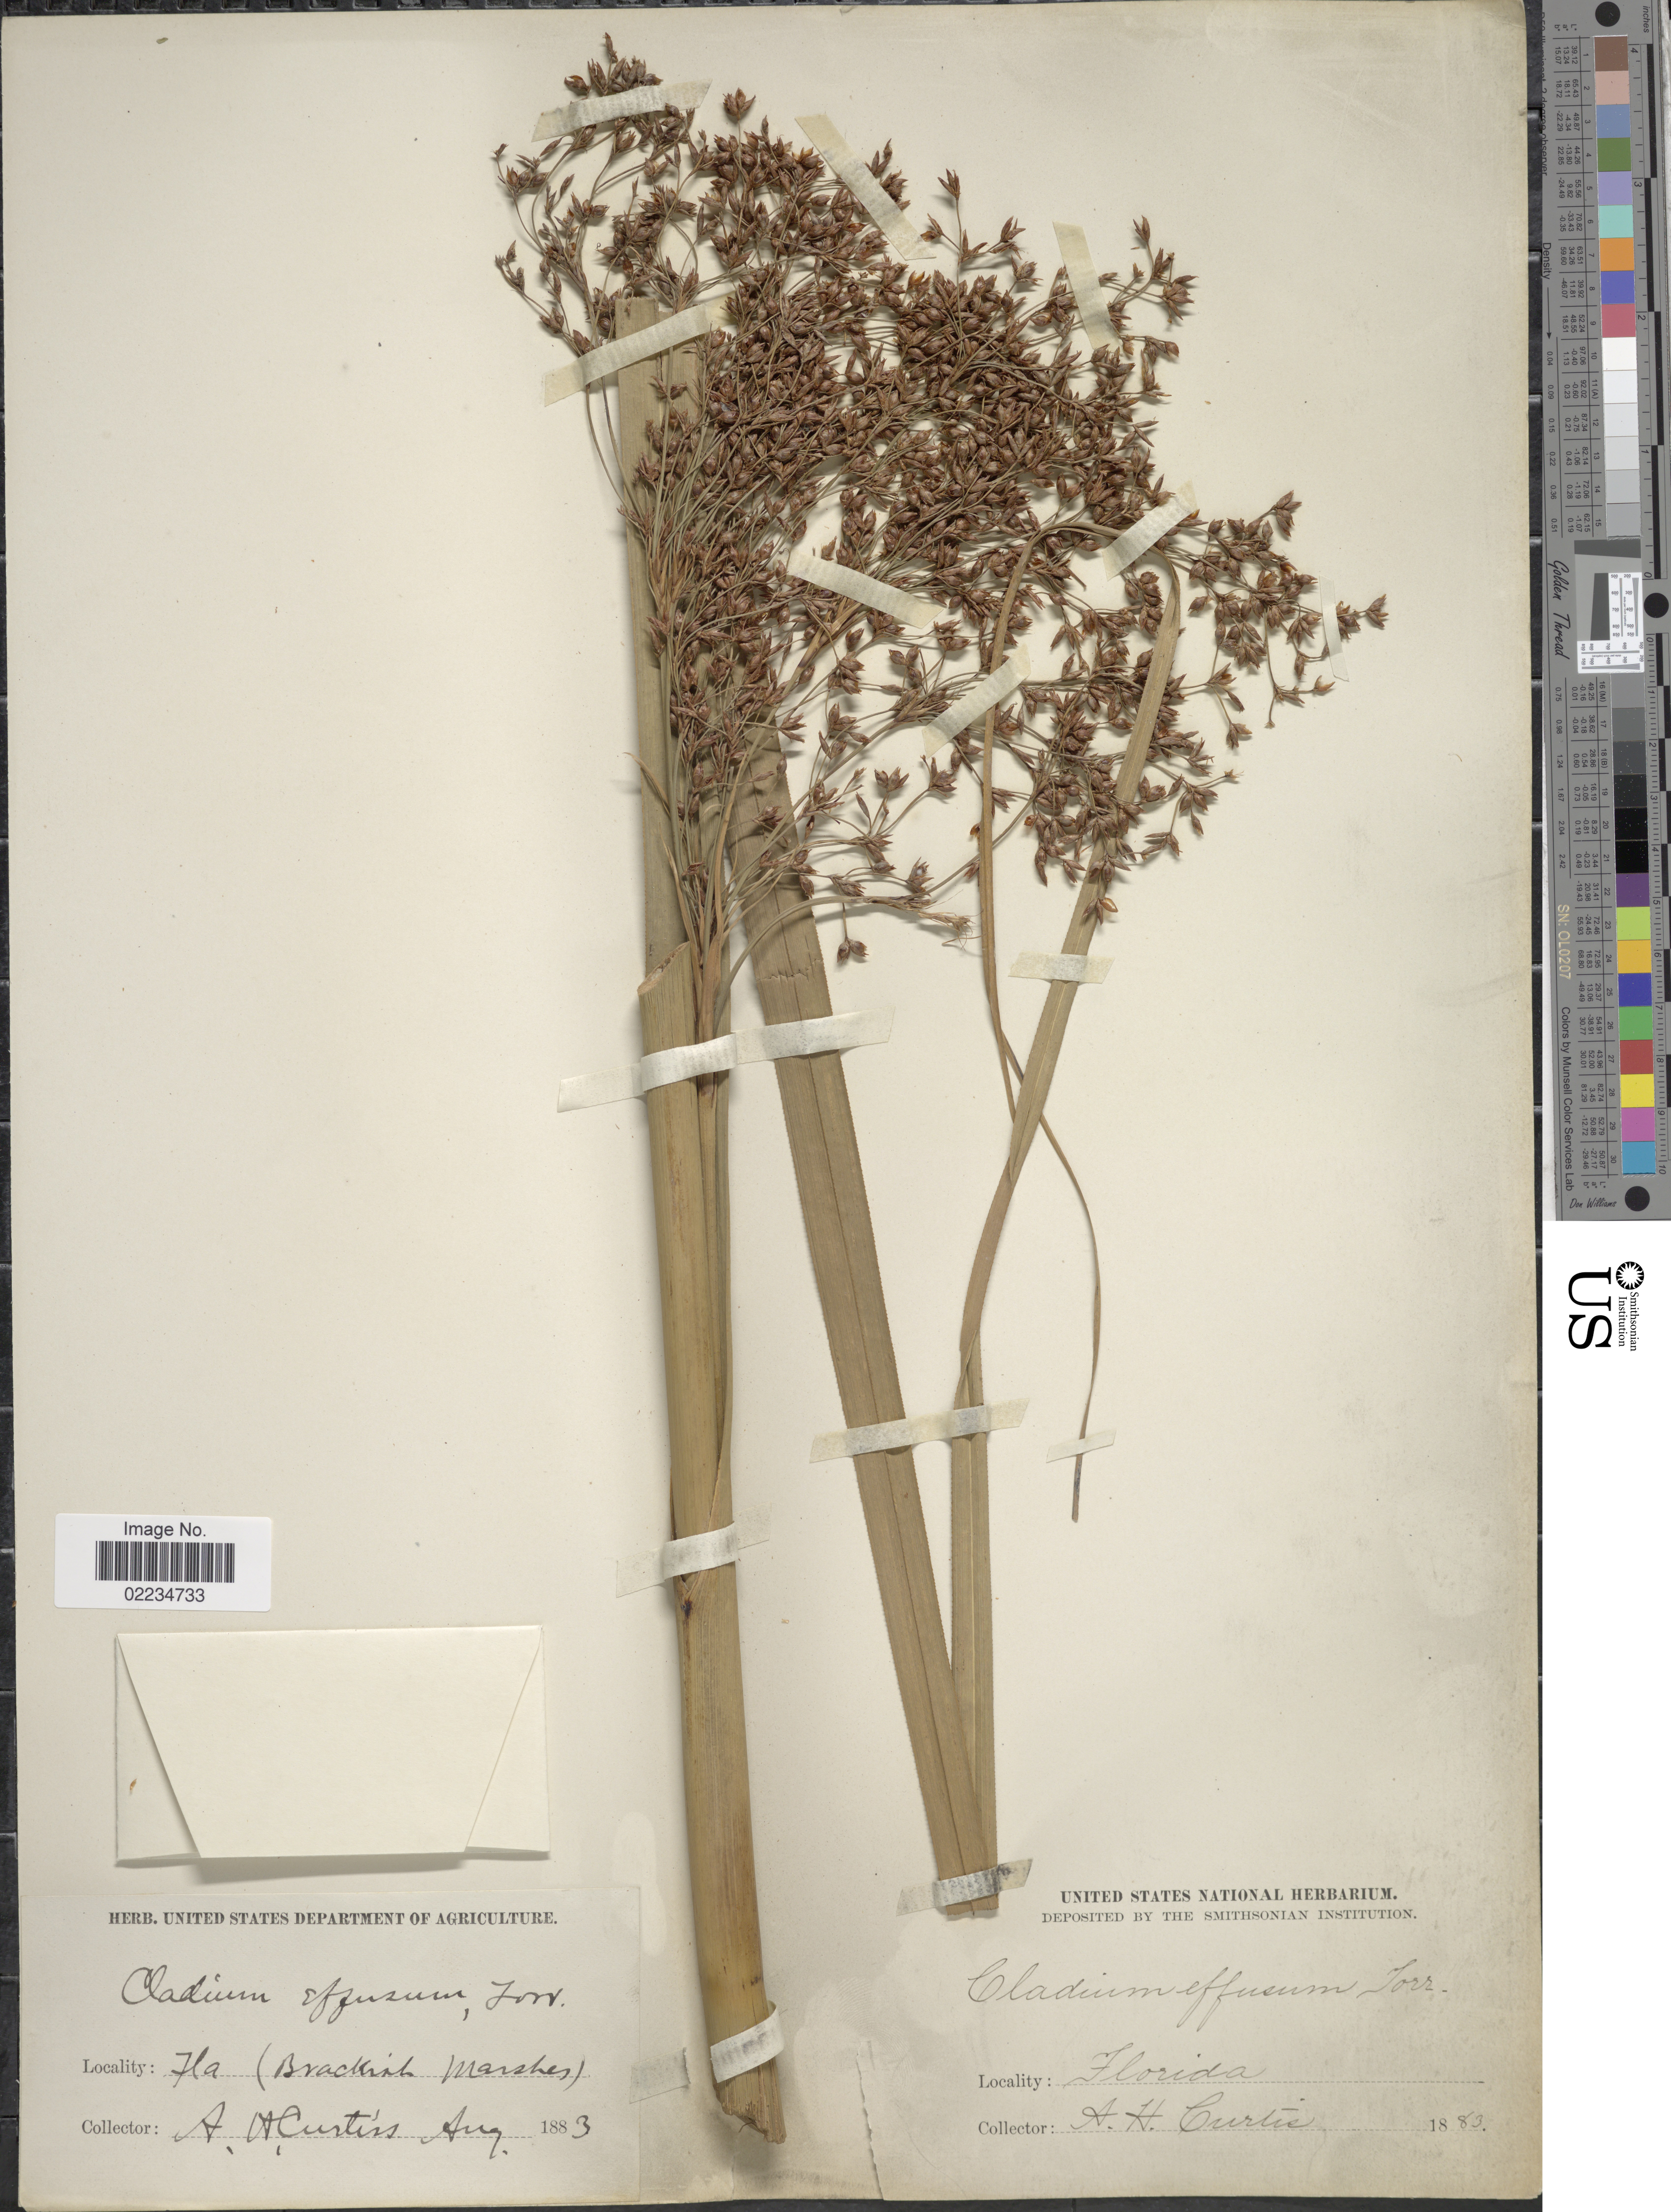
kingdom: Plantae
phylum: Tracheophyta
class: Liliopsida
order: Poales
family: Cyperaceae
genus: Cladium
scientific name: Cladium jamaicense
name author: Crantz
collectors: A. H. Curtiss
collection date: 1883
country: United States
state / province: Florida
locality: (Brackish Marshes)